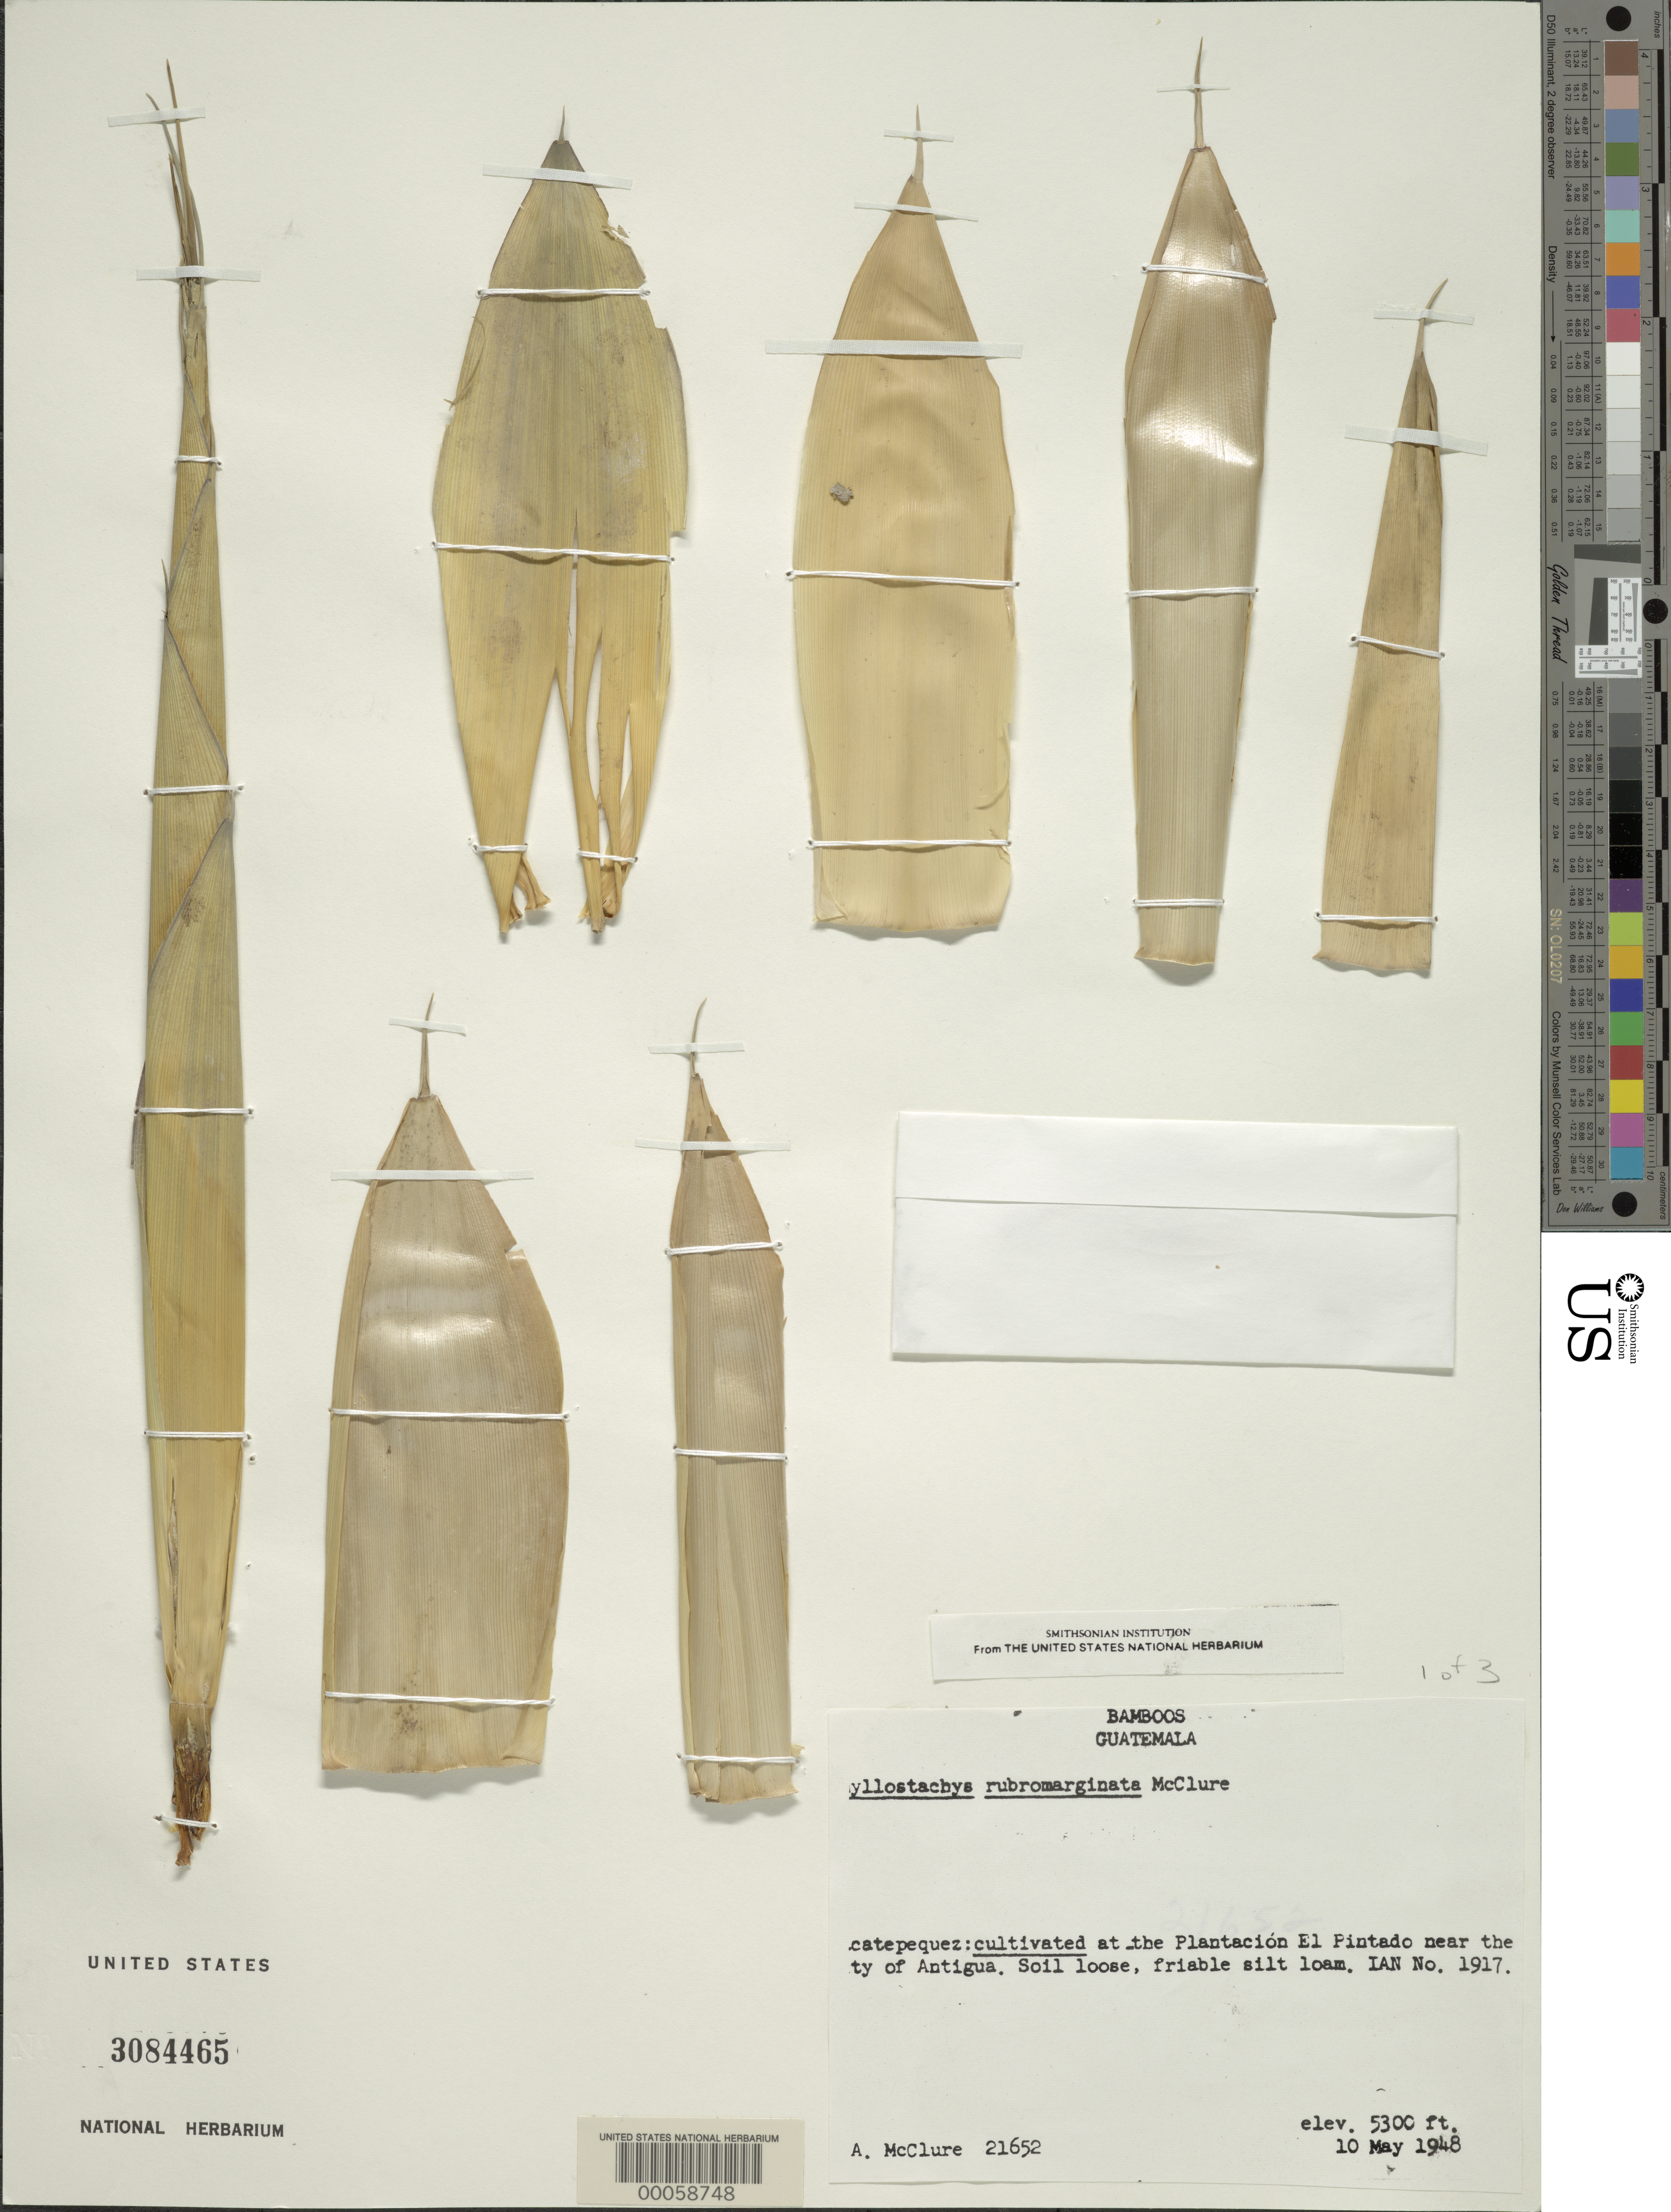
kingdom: Plantae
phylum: Tracheophyta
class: Liliopsida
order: Poales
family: Poaceae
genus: Phyllostachys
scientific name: Phyllostachys rubromarginata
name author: McClure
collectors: F. A. McClure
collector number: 21652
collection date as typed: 10 May 1948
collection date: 1948-05-10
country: Guatemala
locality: Catepequez: plantacion el pintado near the city of Antigua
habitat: Soil loose, friable silt loam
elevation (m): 1615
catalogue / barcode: US 3084465